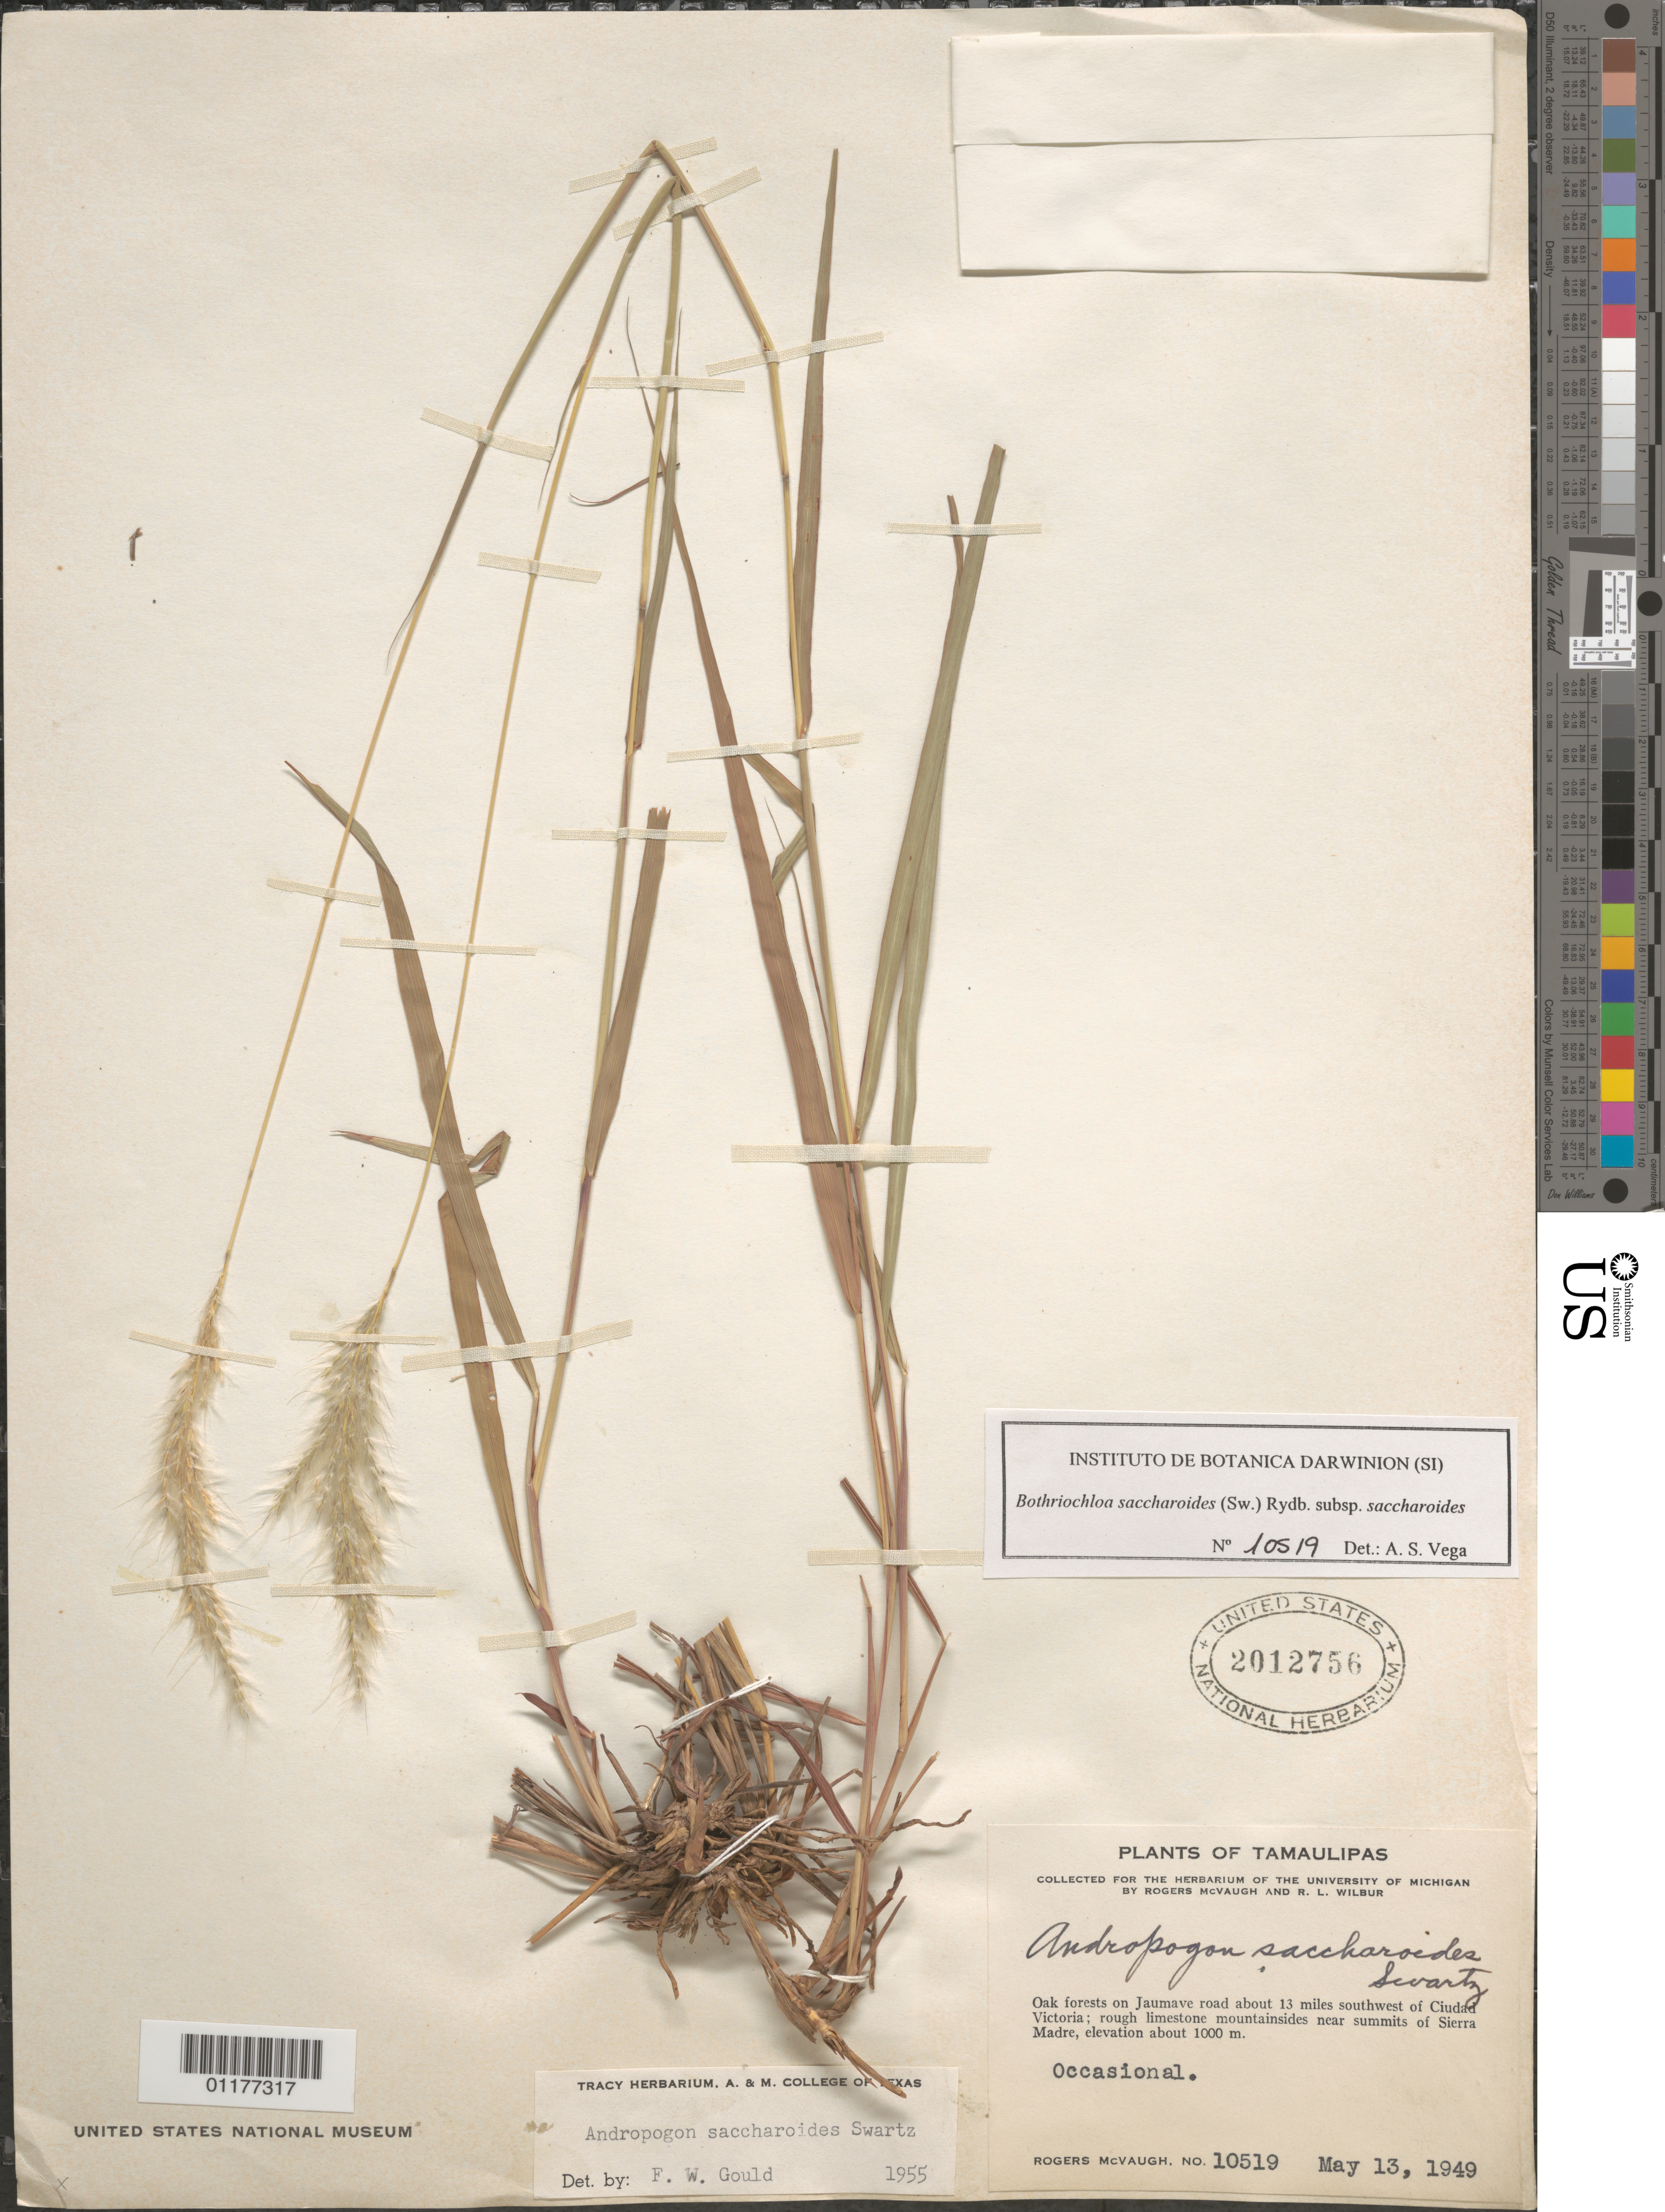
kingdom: Plantae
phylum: Tracheophyta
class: Liliopsida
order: Poales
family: Poaceae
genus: Bothriochloa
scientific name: Bothriochloa saccharoides subsp. saccharoides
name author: (Sw.) Rydb.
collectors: R. McVaugh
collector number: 10519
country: Mexico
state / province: Tamaulipas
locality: On Jaumave road SW of Ciudad Victoria, near siummits of Sierra Madre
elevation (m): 1000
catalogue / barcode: US 2012756